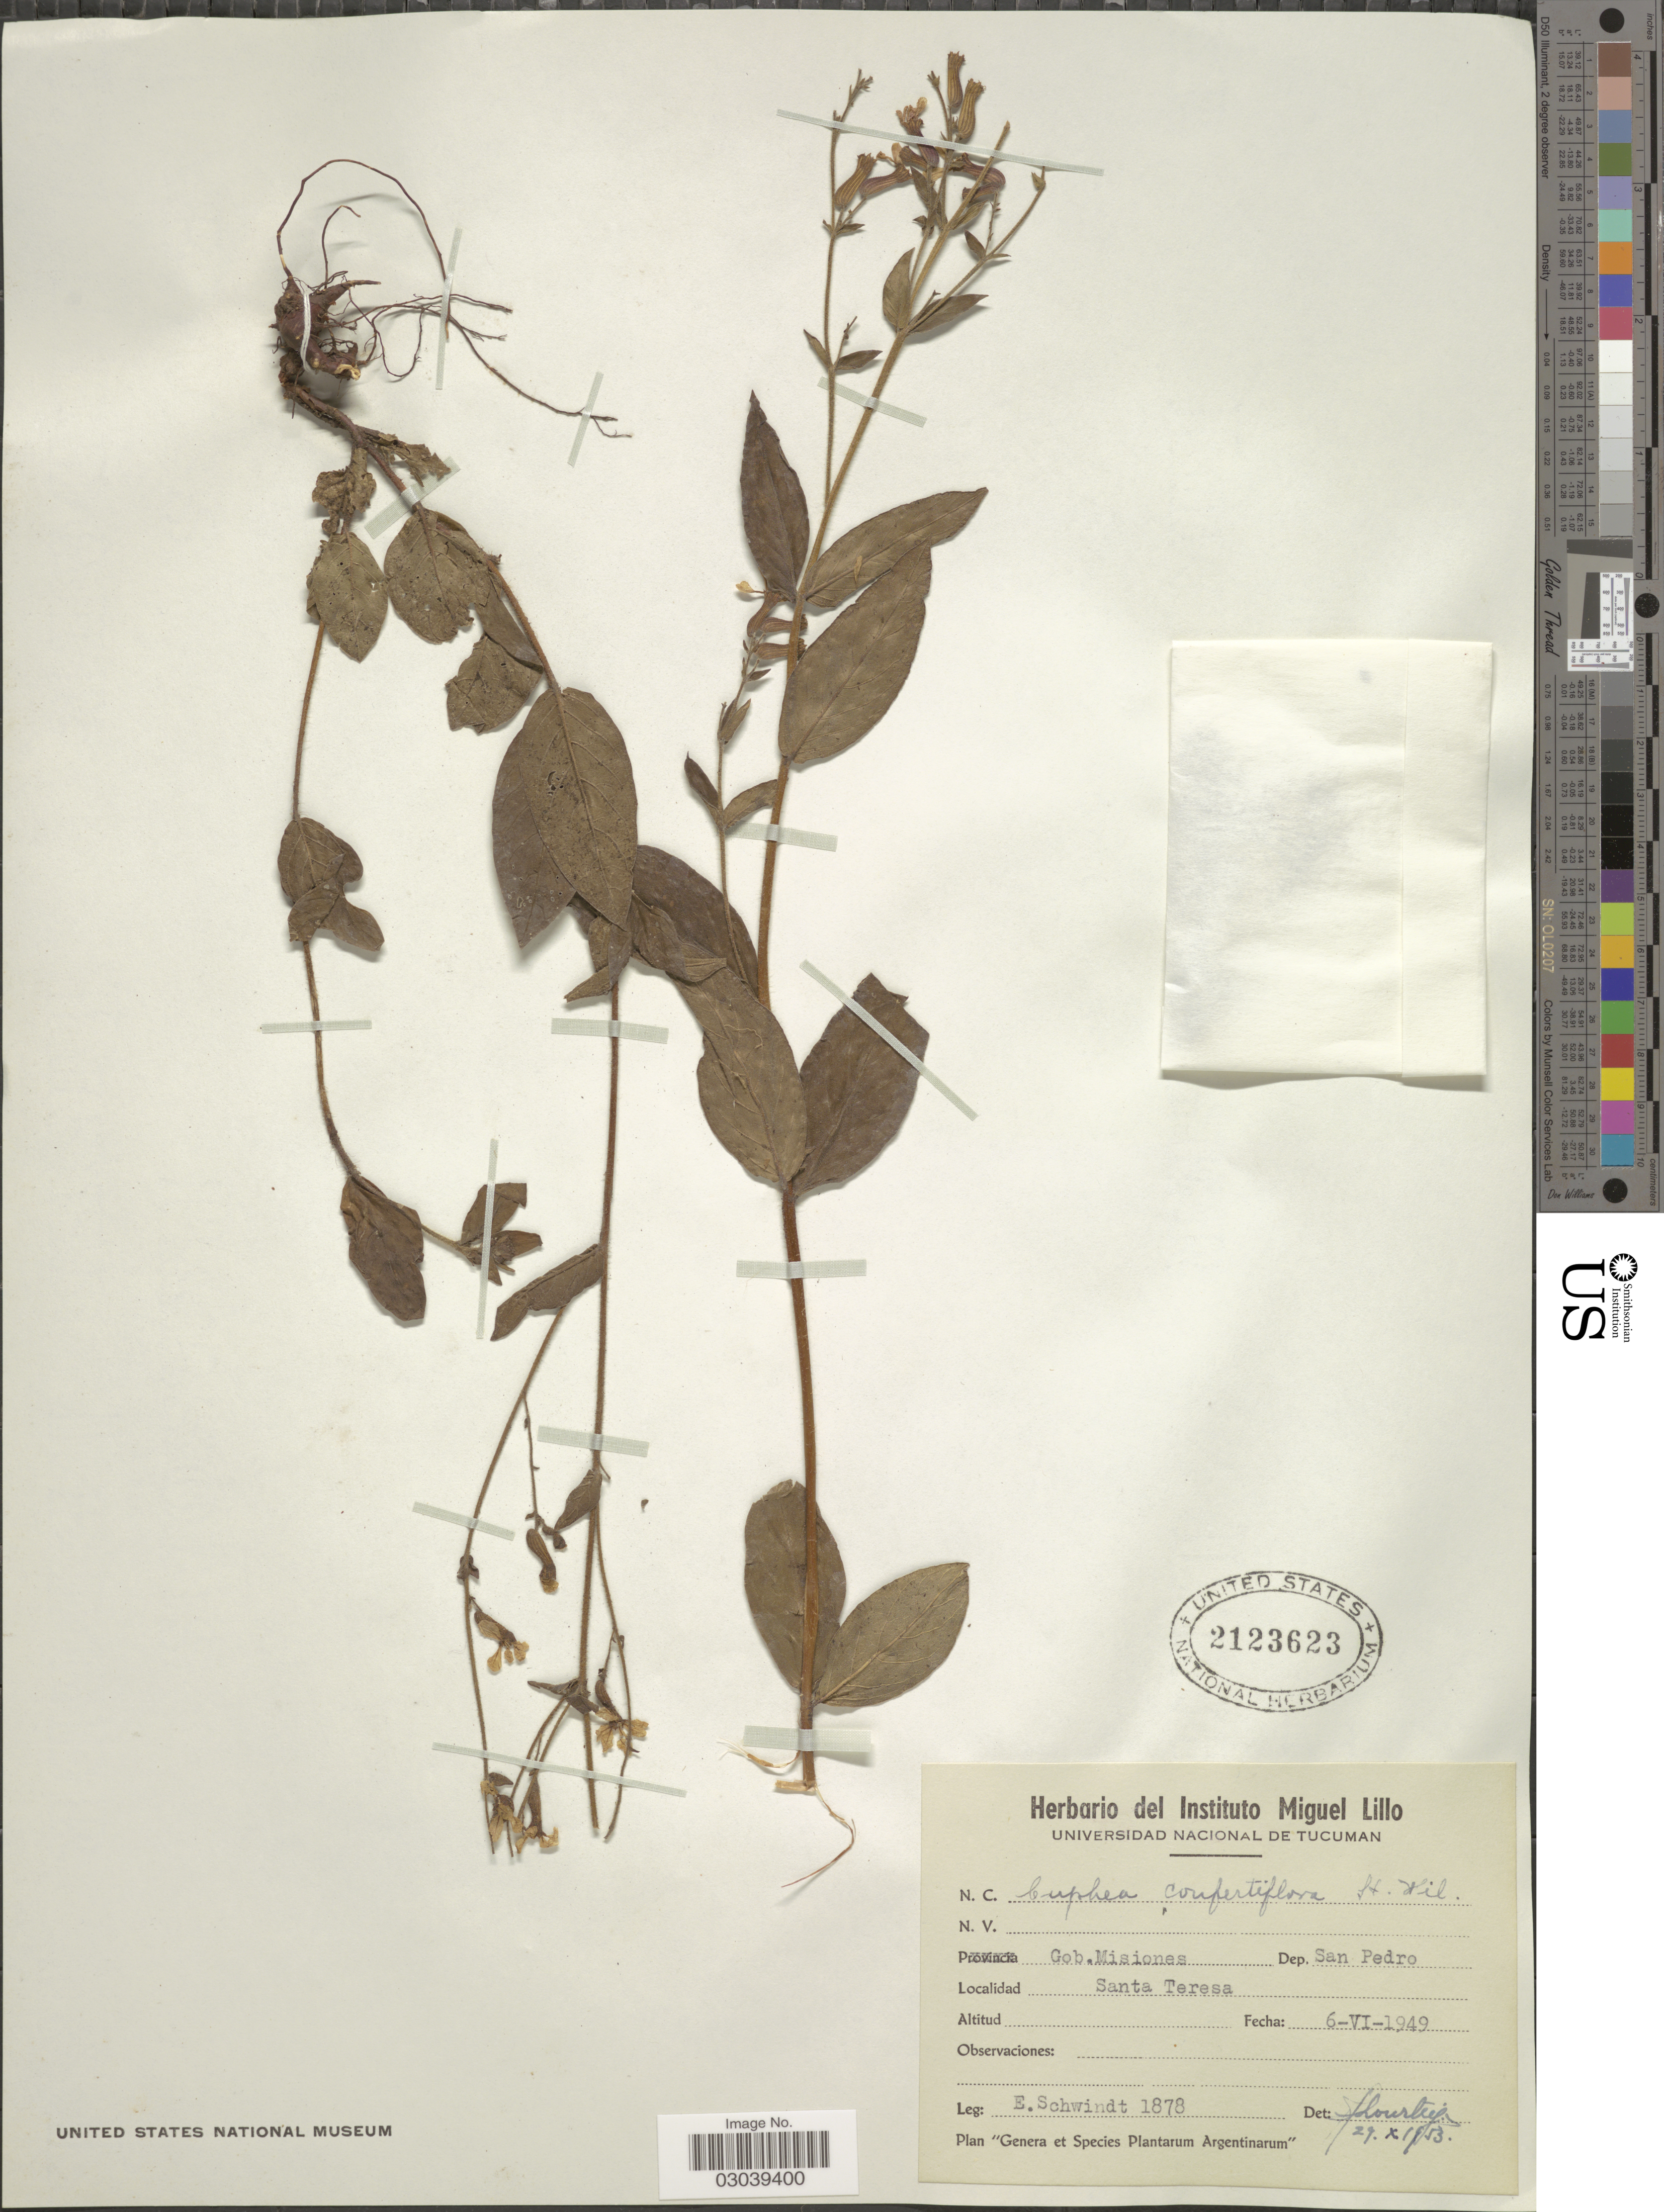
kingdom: Plantae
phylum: Tracheophyta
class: Magnoliopsida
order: Myrtales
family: Lythraceae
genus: Cuphea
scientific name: Cuphea confertiflora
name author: A. St.-Hil.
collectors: E. Schwindt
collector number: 1878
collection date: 1949-06-06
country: Argentina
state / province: Misiones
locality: Gob. Misiones. Dep. San Pedro. Santa Teresa.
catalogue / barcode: US 2123623